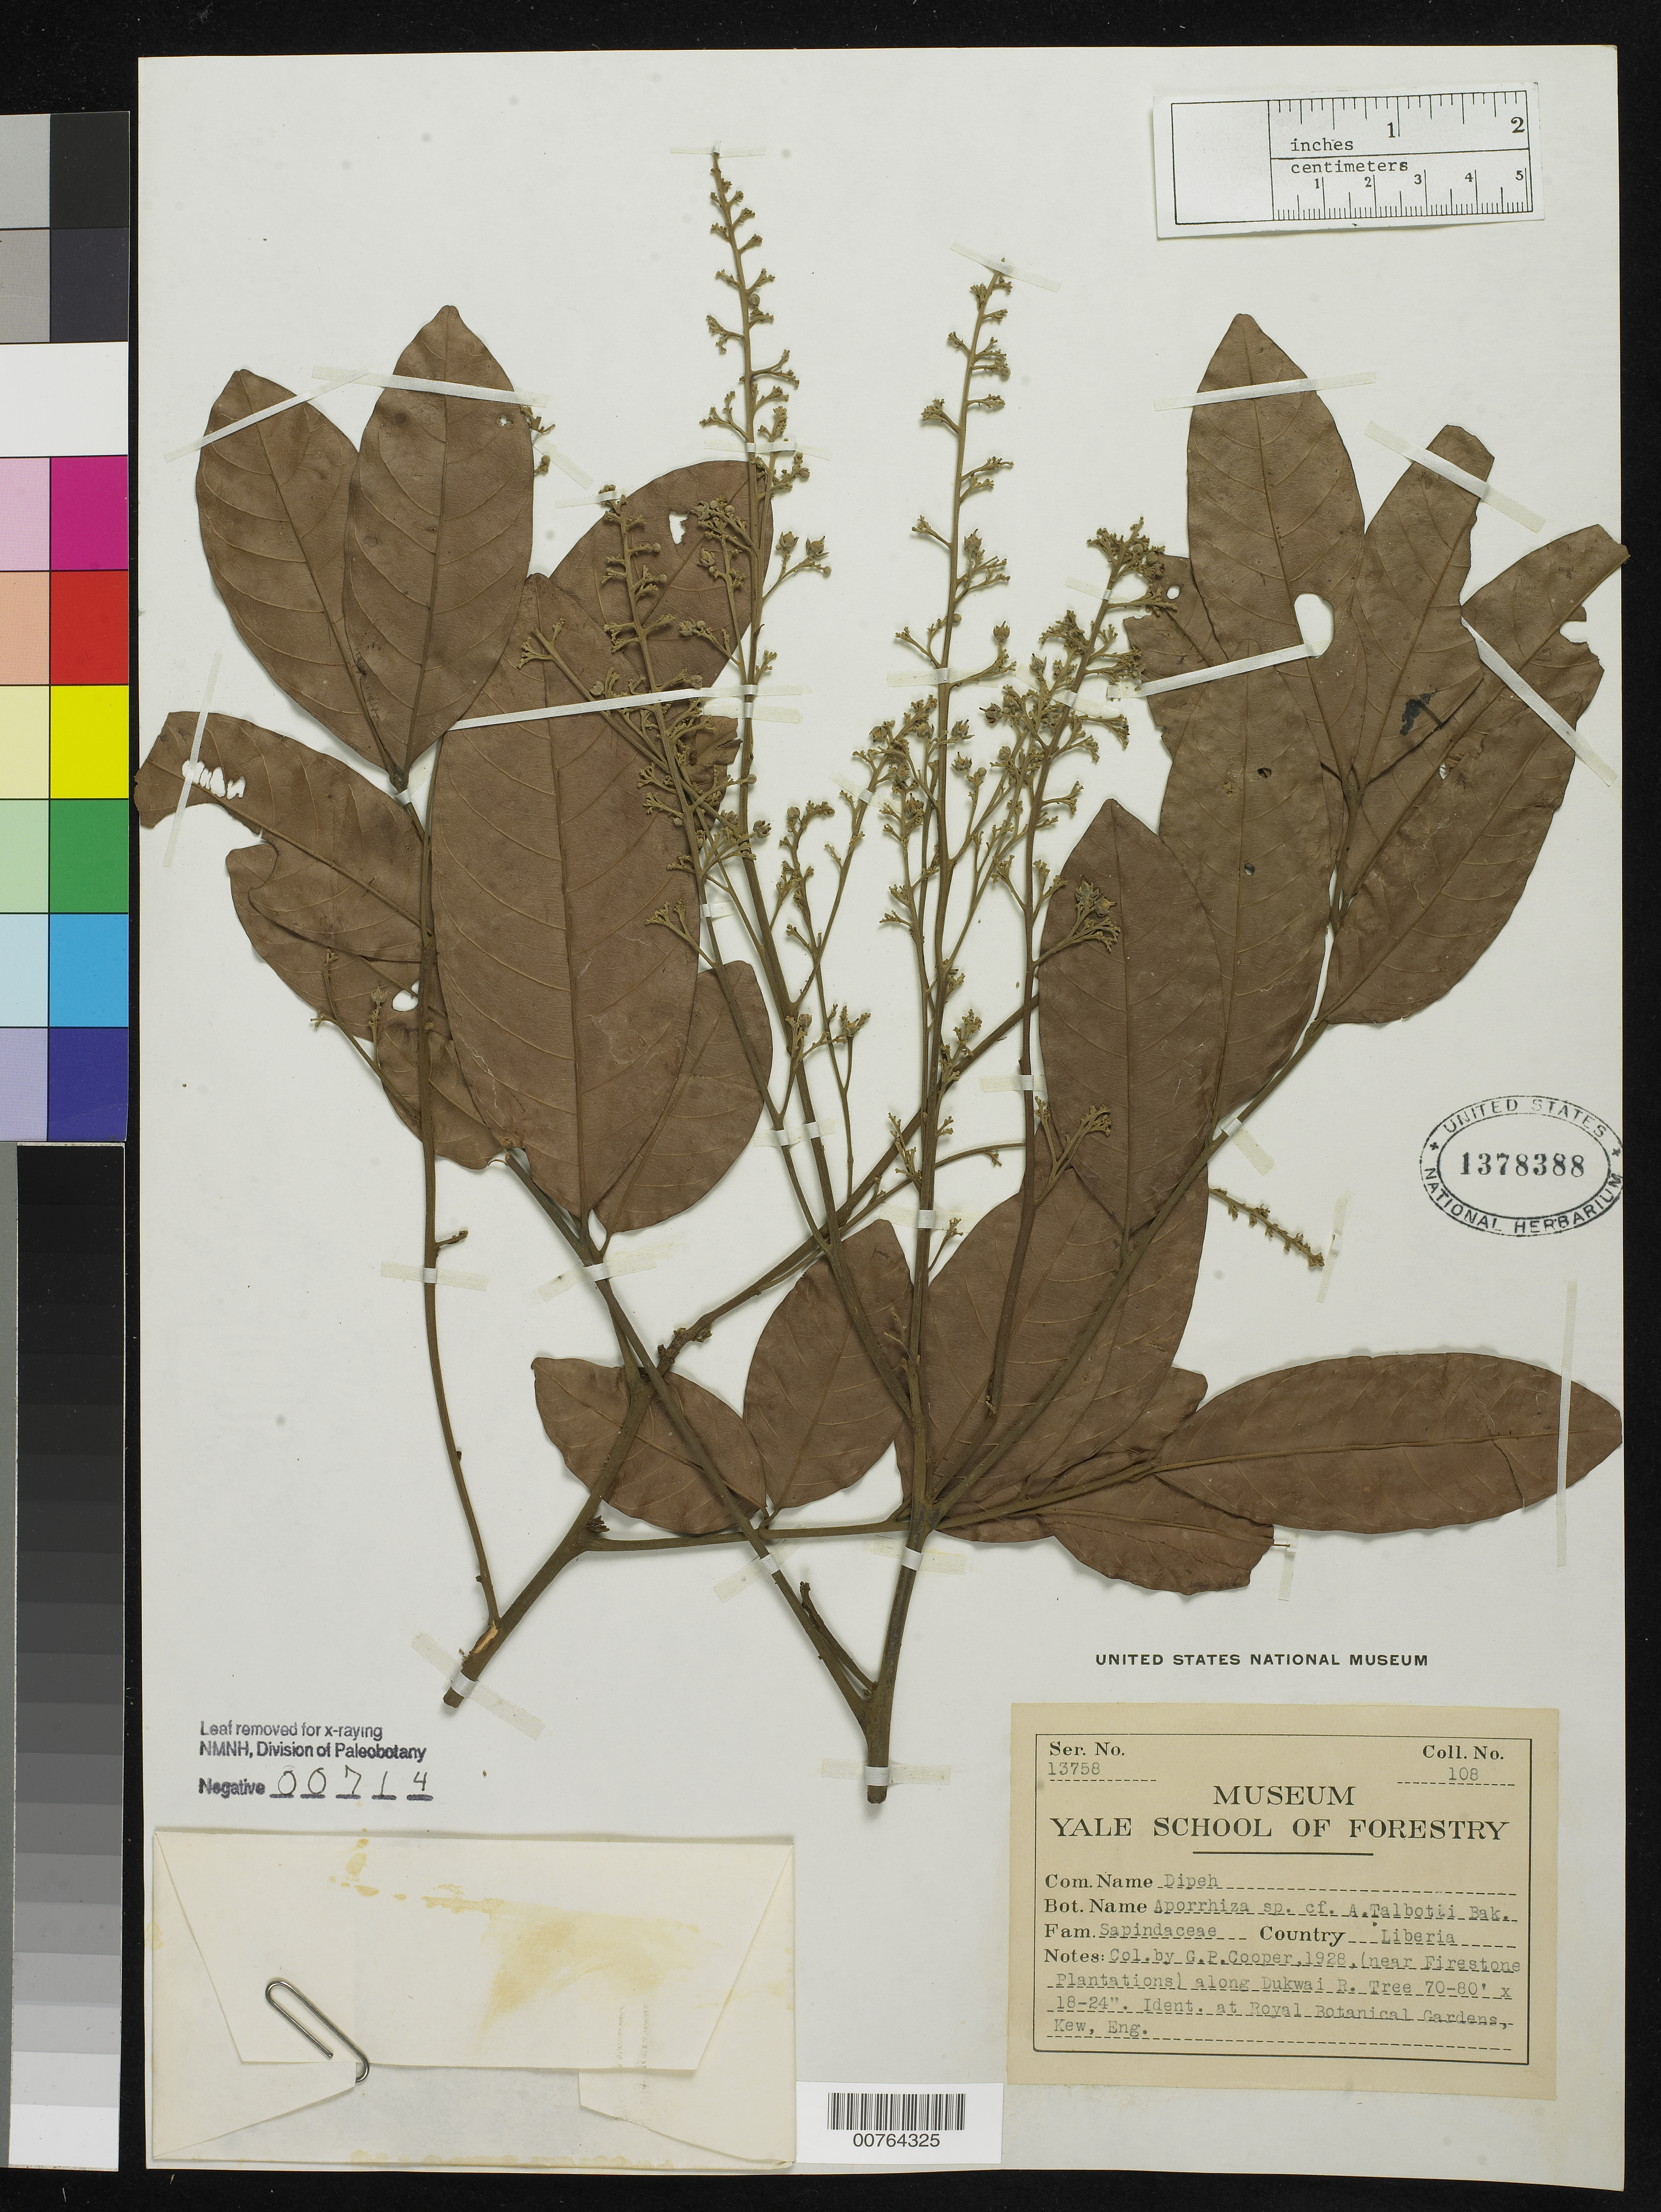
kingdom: Plantae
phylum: Tracheophyta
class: Magnoliopsida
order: Sapindales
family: Sapindaceae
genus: Aporrhiza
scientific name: Aporrhiza talbotii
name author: Baker f.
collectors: G. Cooper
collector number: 108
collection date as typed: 1928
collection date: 1928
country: Liberia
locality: (near Firestone Plantations) along Dukwai R.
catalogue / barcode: US 1378388